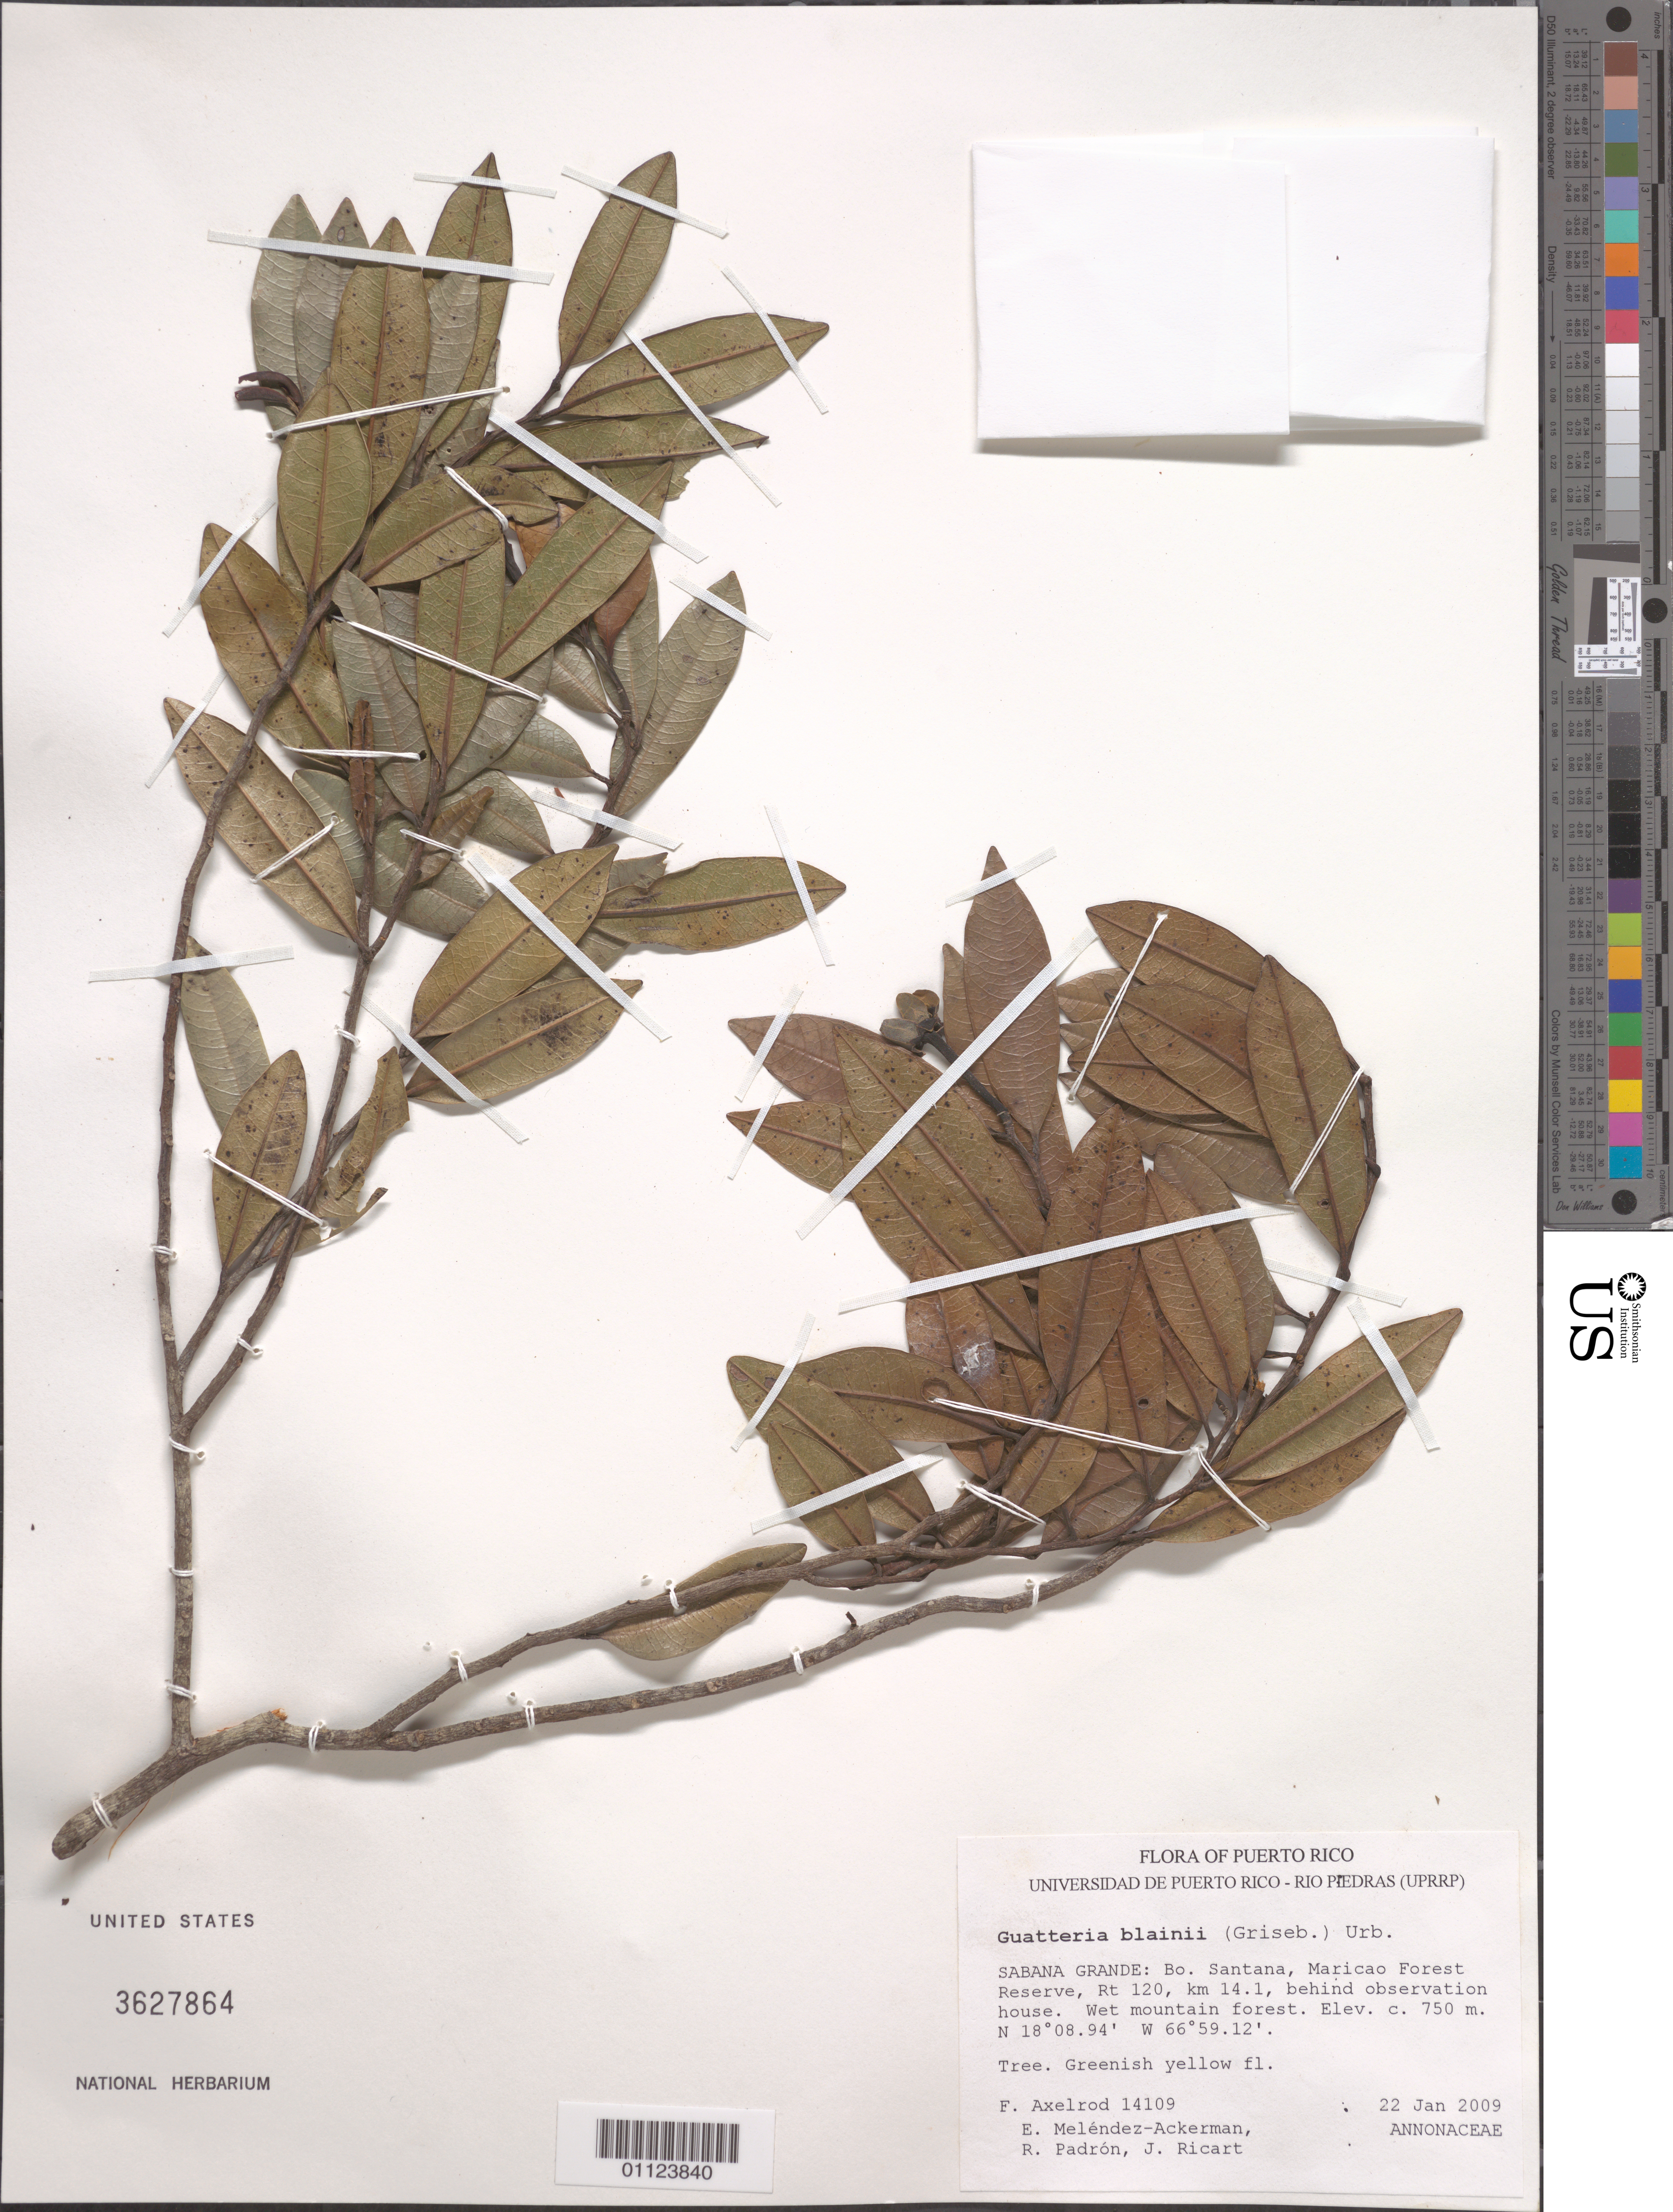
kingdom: Plantae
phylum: Tracheophyta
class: Magnoliopsida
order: Magnoliales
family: Annonaceae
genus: Guatteria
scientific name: Guatteria blainii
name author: (Griseb.) Urb.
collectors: F. S. Axelrod, E. Meléndez-Ackerman, R. Padrón & J. Ricart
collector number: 14109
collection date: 2009-01-22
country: Puerto Rico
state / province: Sabana Grande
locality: Bo. Santana, Maricao Forest Reserve, Rt. 120, km 14.1, behind observation house.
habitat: Wet mountain forest.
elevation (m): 750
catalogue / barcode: US 3627864